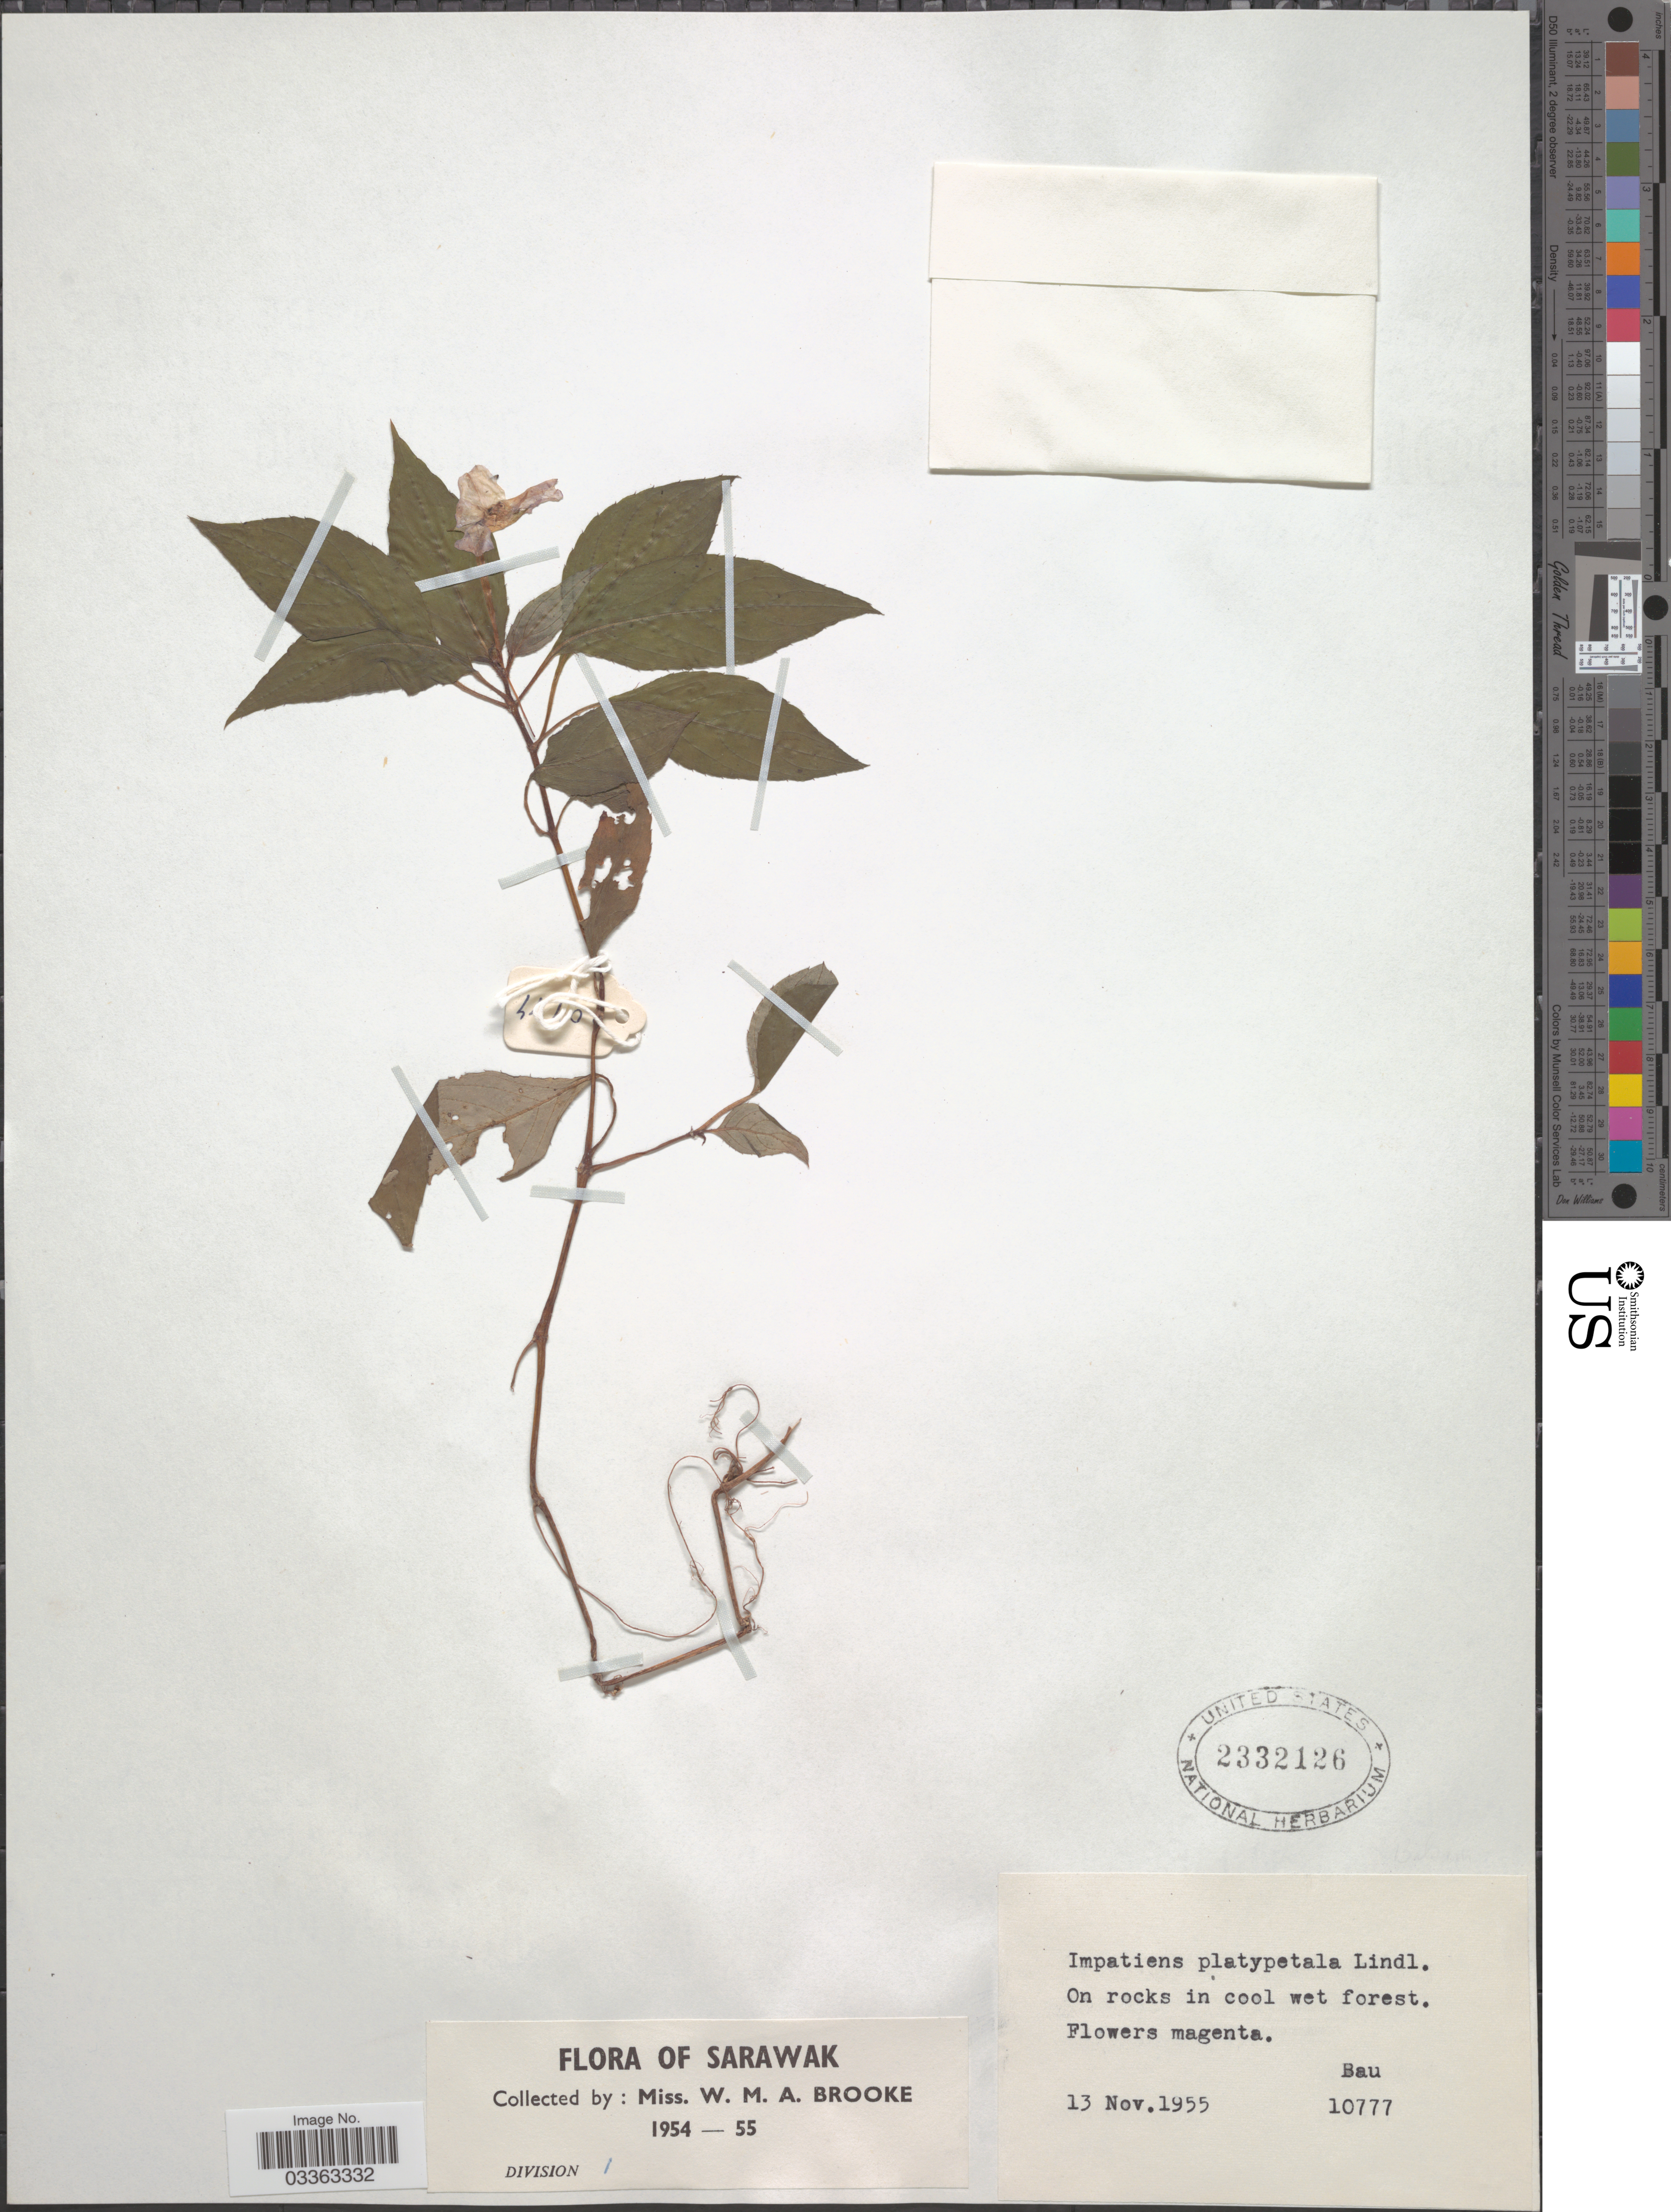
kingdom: Plantae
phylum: Tracheophyta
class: Magnoliopsida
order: Ericales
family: Balsaminaceae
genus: Impatiens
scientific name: Impatiens platypetala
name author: Lindl.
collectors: W. Brooke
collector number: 10777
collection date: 1955-11-13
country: Malaysia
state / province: Sarawak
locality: Bau.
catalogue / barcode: US 2332126